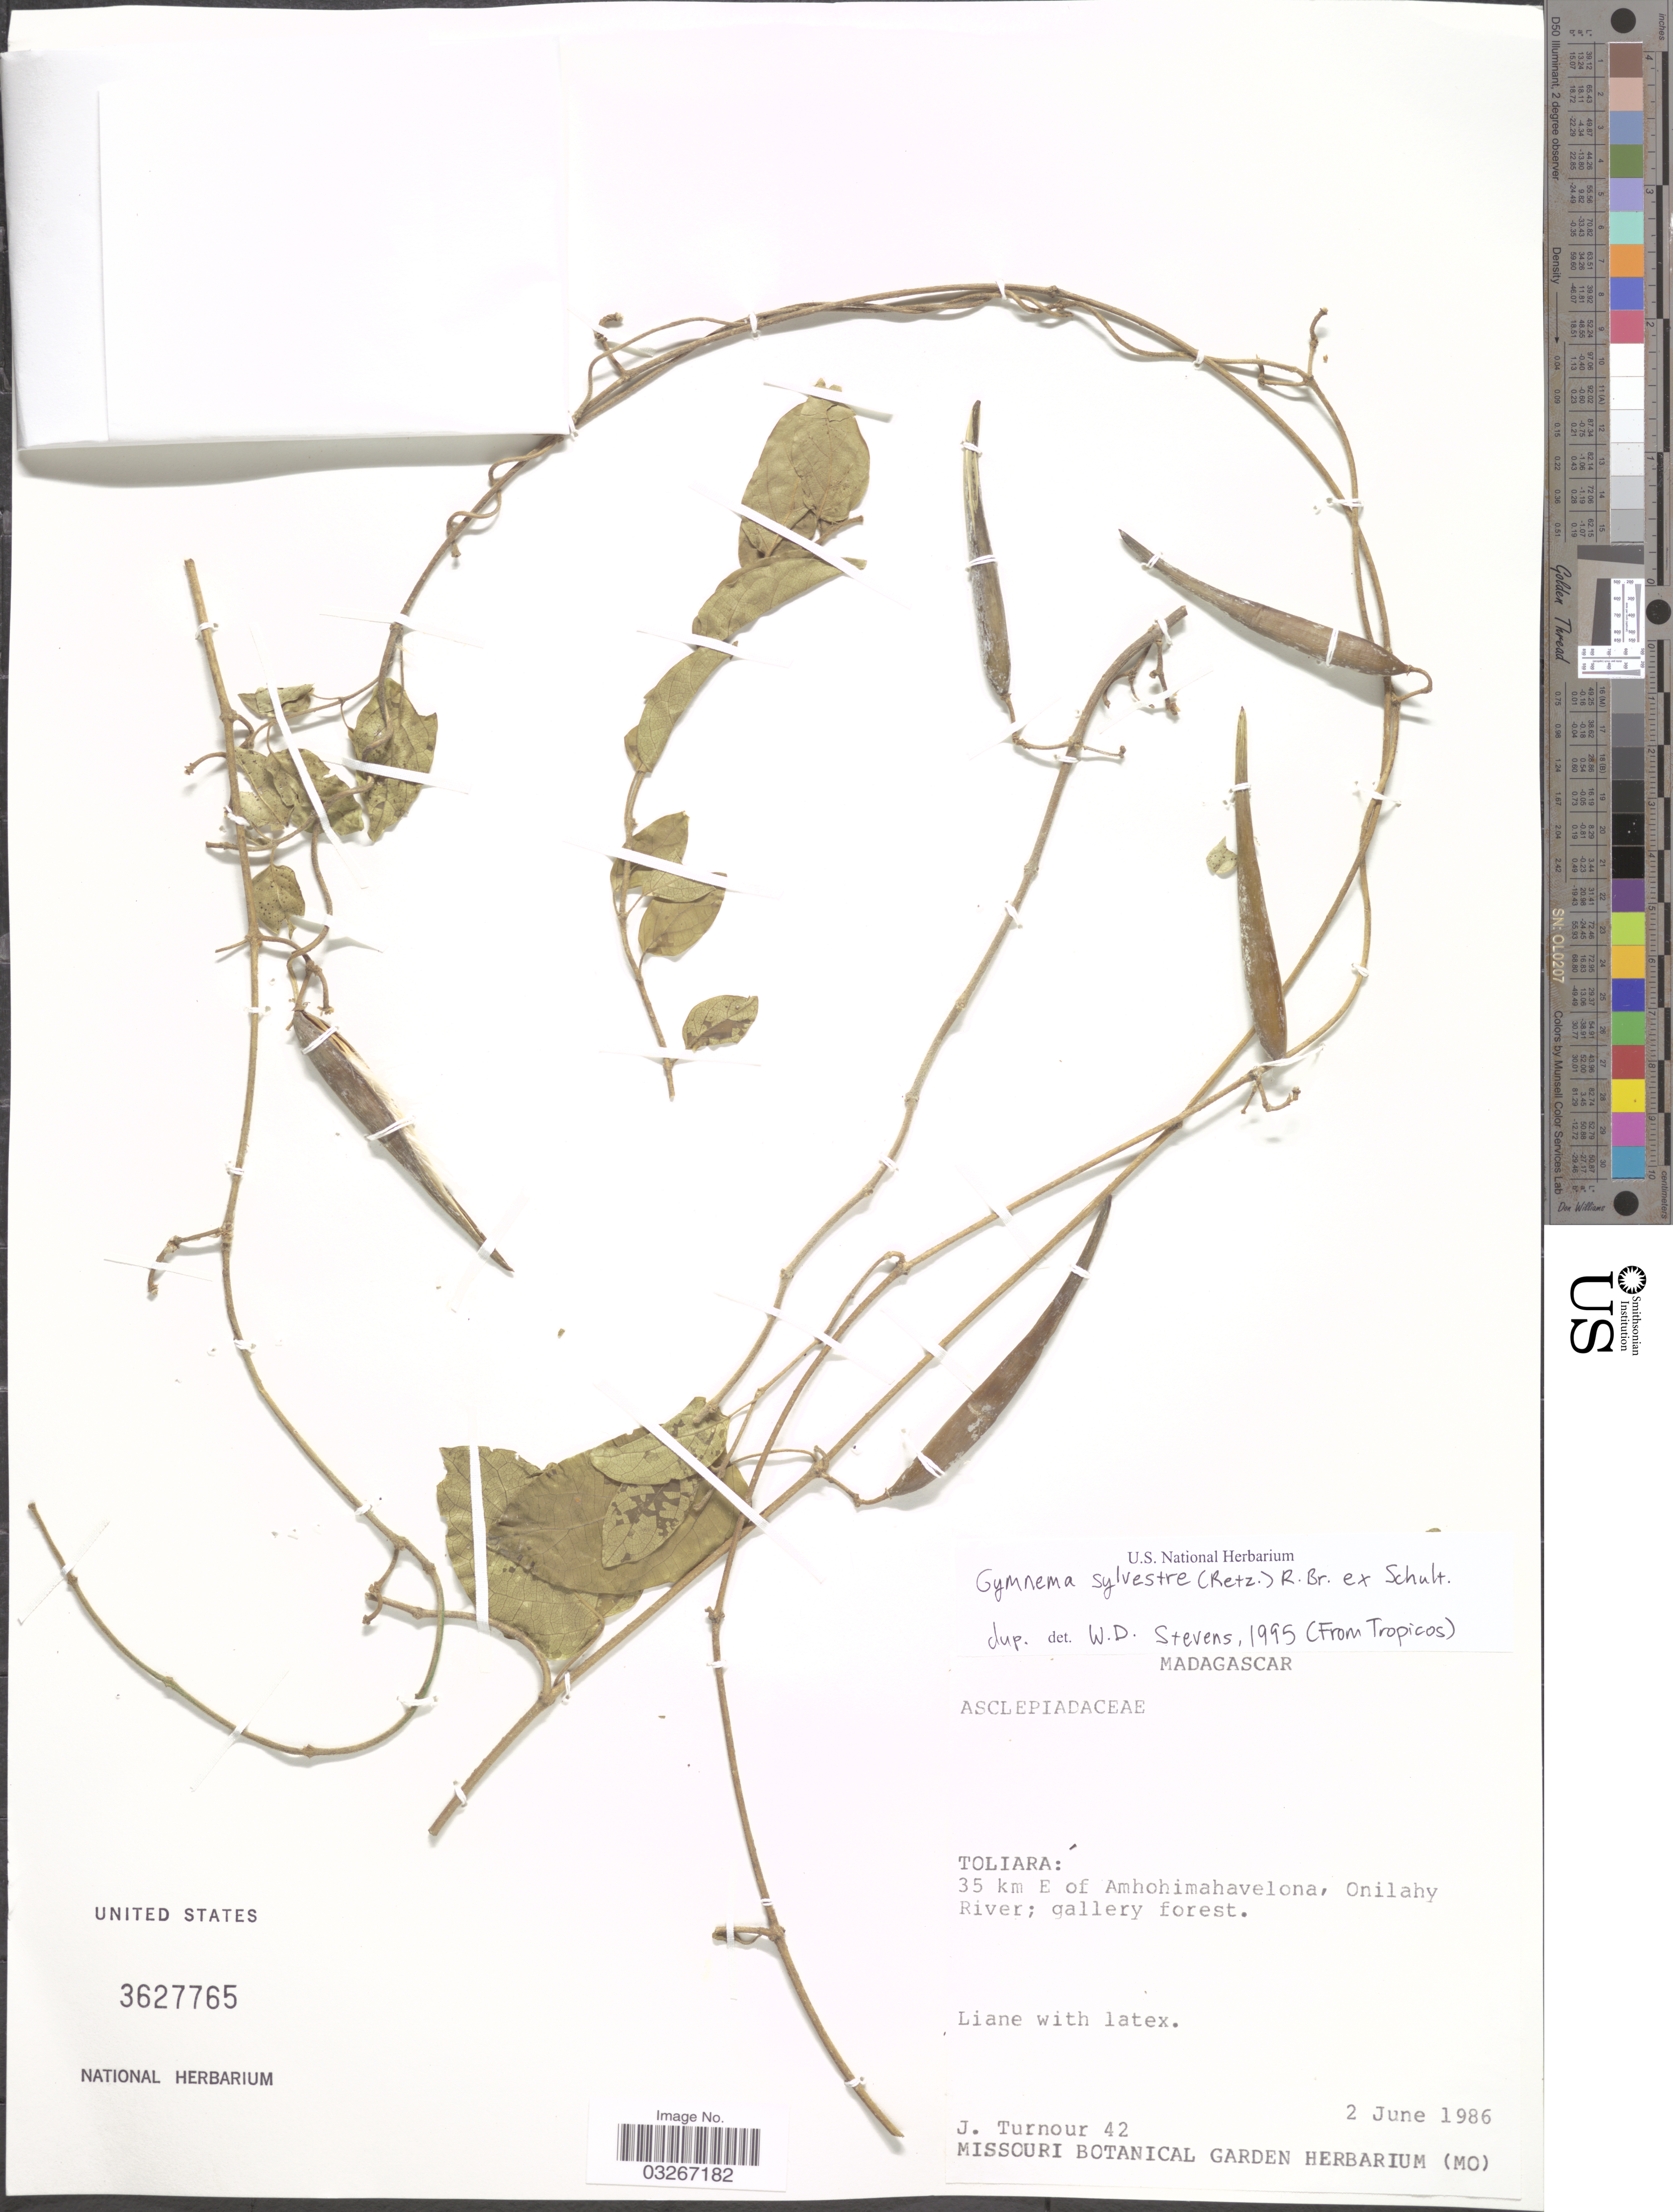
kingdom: Plantae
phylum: Tracheophyta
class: Magnoliopsida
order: Gentianales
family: Apocynaceae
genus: Gymnema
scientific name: Gymnema sylvestre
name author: (Retz.) R. Br. ex Schult. in Roem. & Schult.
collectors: J. Turnour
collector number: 42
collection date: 1986-06-02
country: Madagascar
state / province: Atsimo-Andrefana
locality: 35 km E of Amhohimahavelona, Onilahy River.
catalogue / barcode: US 3627765